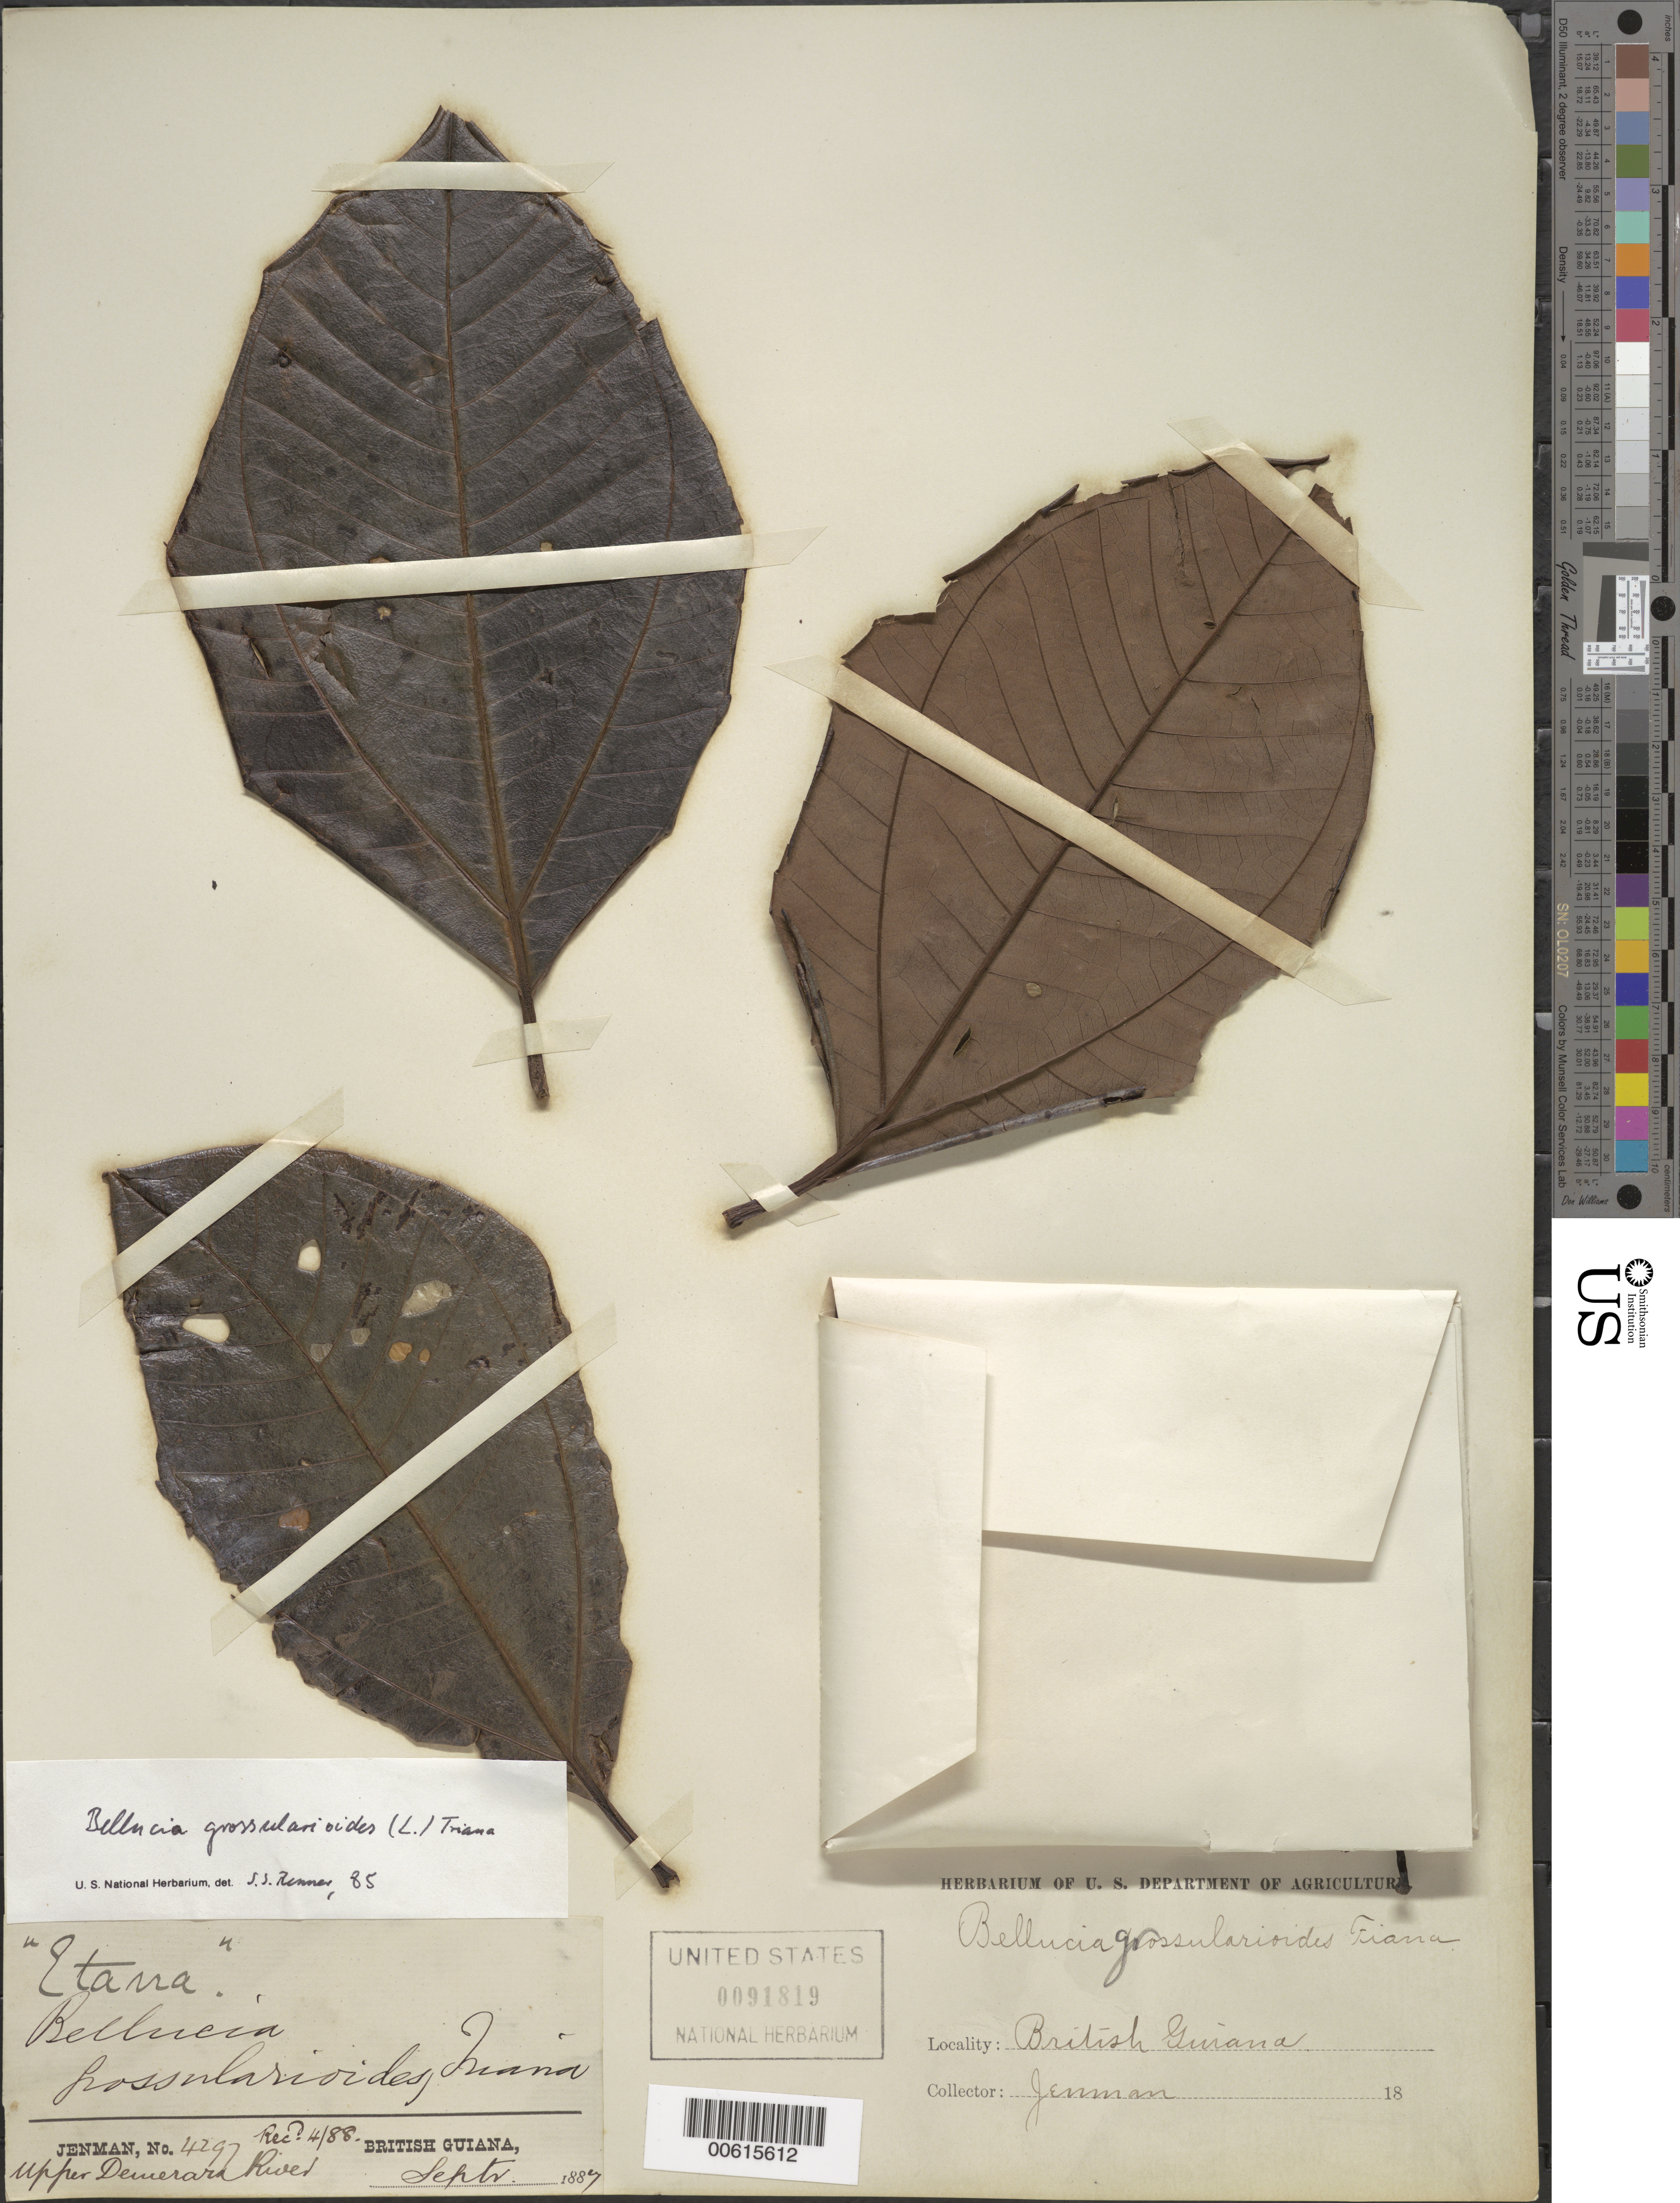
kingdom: Plantae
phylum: Tracheophyta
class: Magnoliopsida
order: Myrtales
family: Melastomataceae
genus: Bellucia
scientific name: Bellucia grossularioides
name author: (L.) Triana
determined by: Renner, S. S.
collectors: G. S. Jenman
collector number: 4297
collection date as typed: September 1887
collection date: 1887-09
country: Guyana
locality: Demerara R.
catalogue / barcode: US 91819